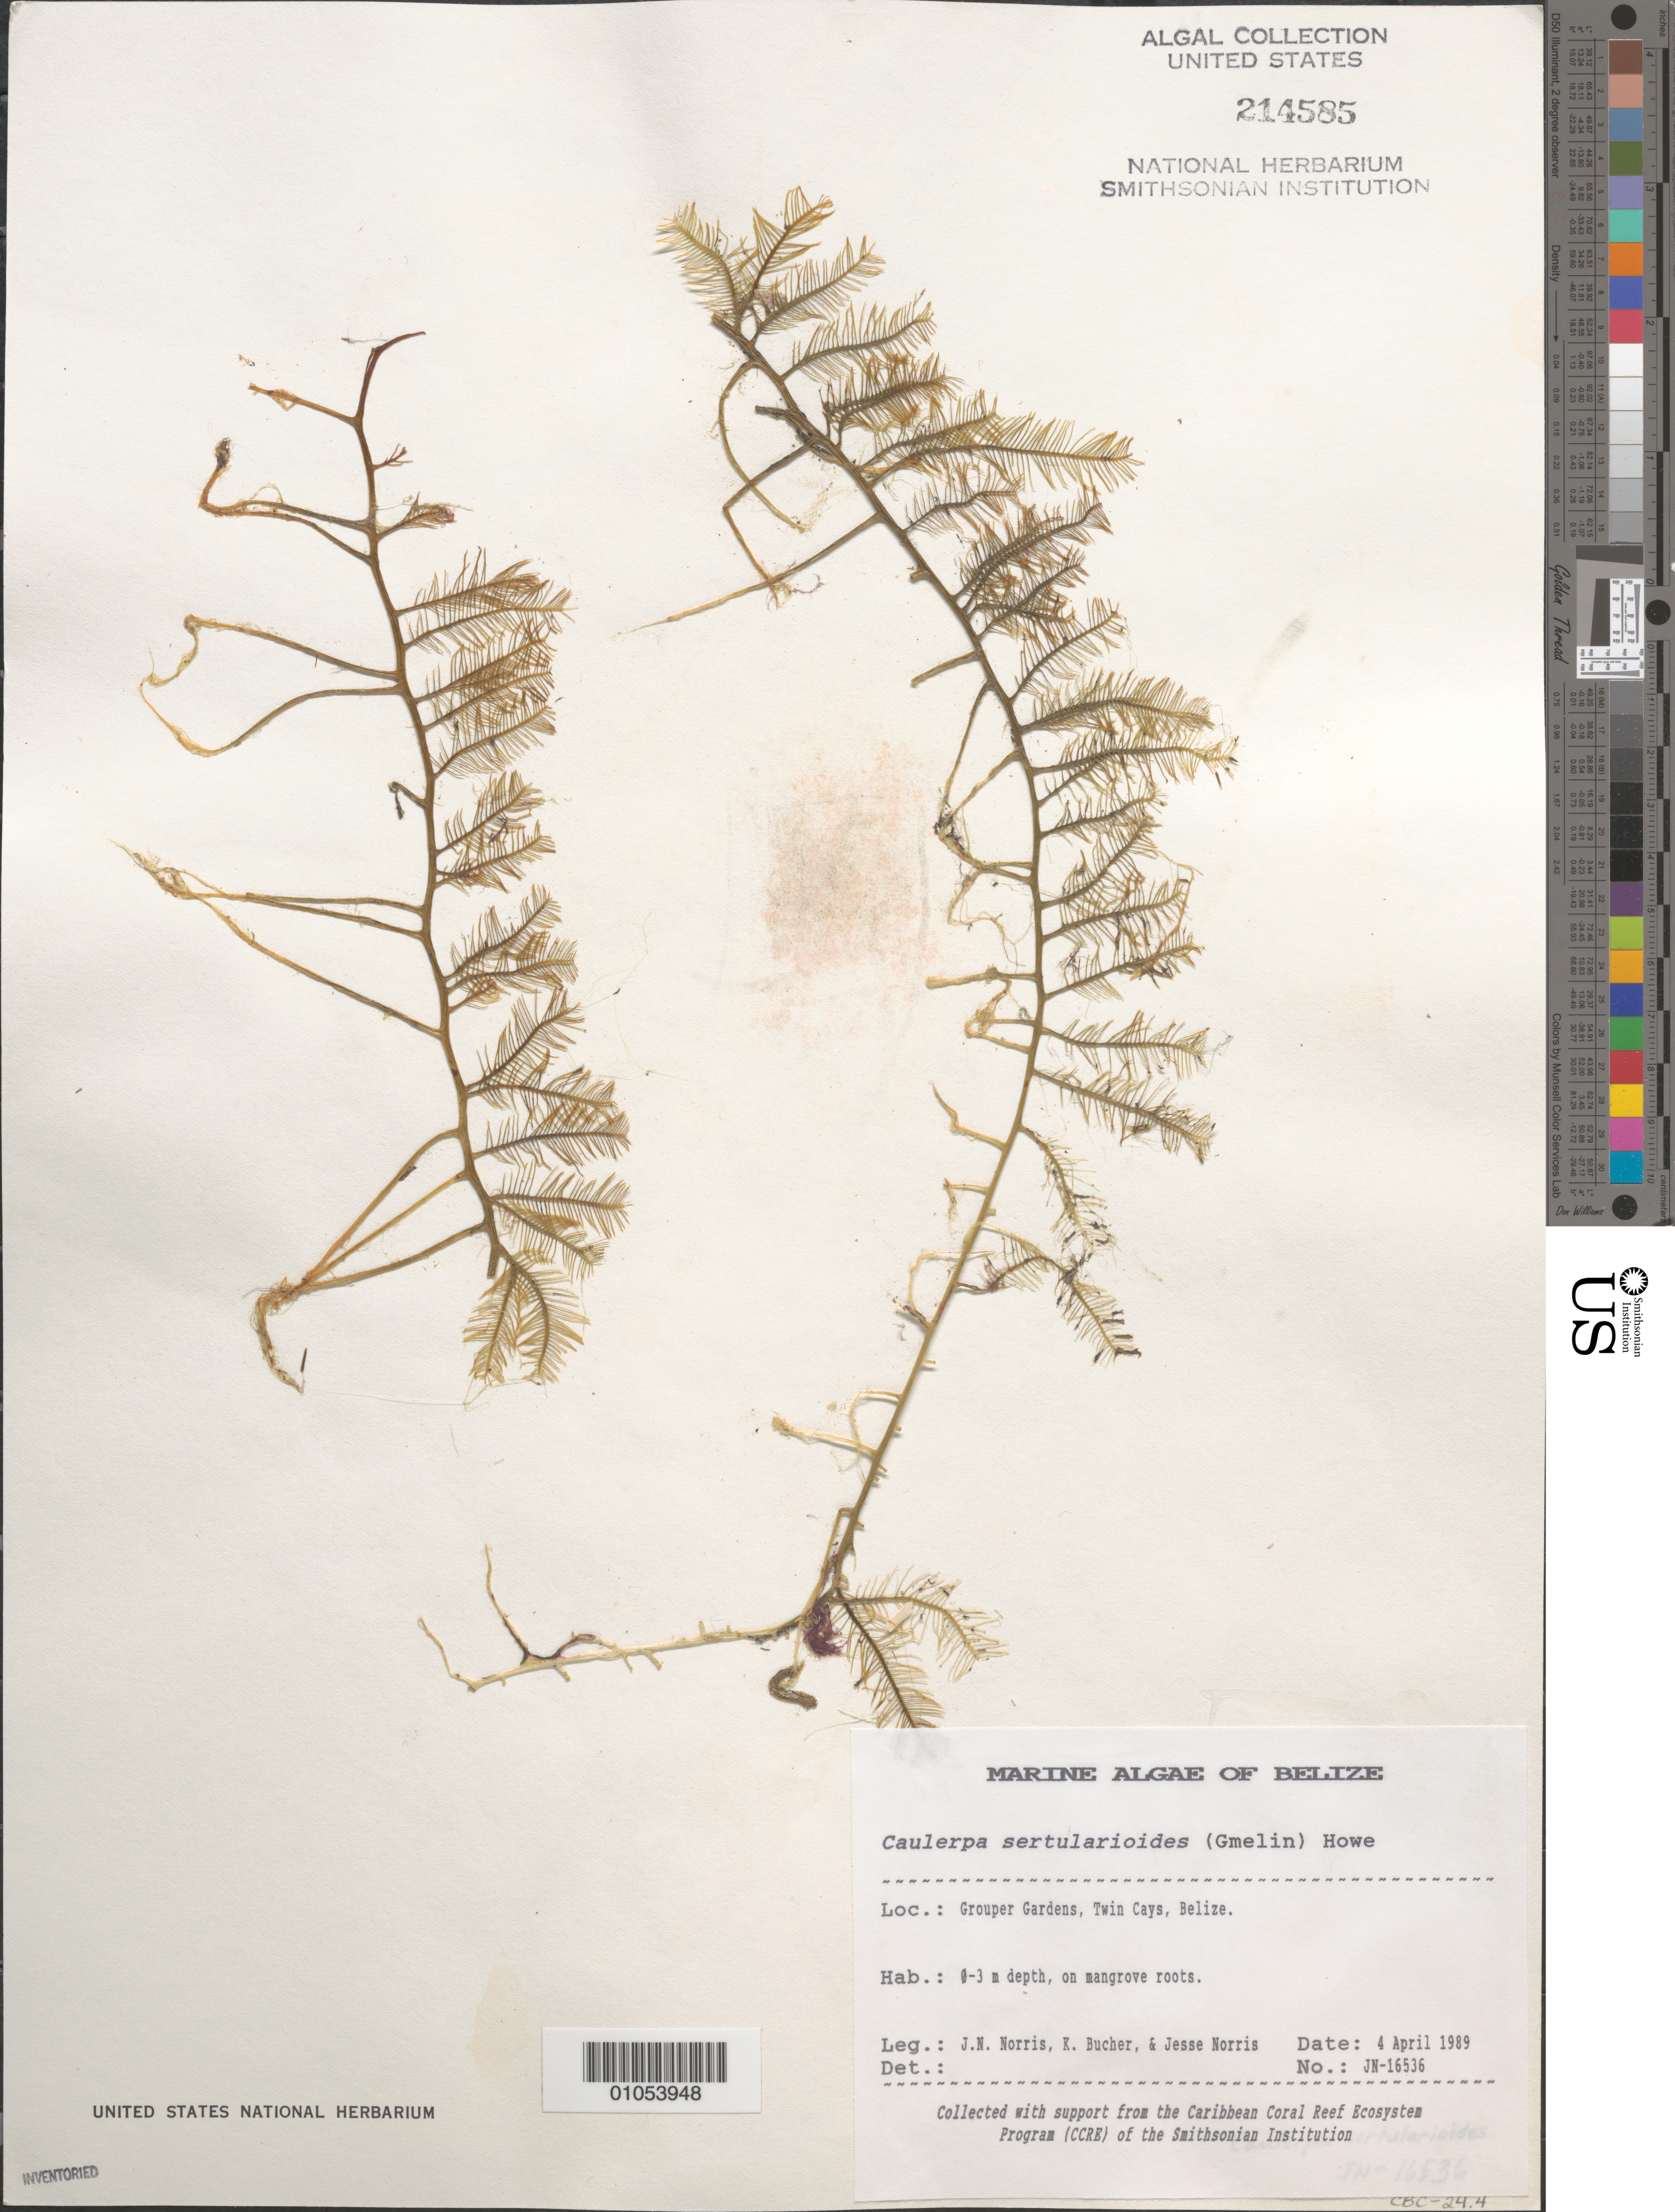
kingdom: Plantae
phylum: Chlorophyta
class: Ulvophyceae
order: Bryopsidales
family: Caulerpaceae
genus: Caulerpa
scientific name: Caulerpa sertularioides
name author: (S.G. Gmel.) M. Howe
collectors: J. N. Norris, K. E. Bucher & J. A. Norris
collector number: JN-16536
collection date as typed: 04 Apr 1989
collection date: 1989-04-04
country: Belize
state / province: Stann Creek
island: Twin Cays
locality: Grouper Gardens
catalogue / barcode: US 214585